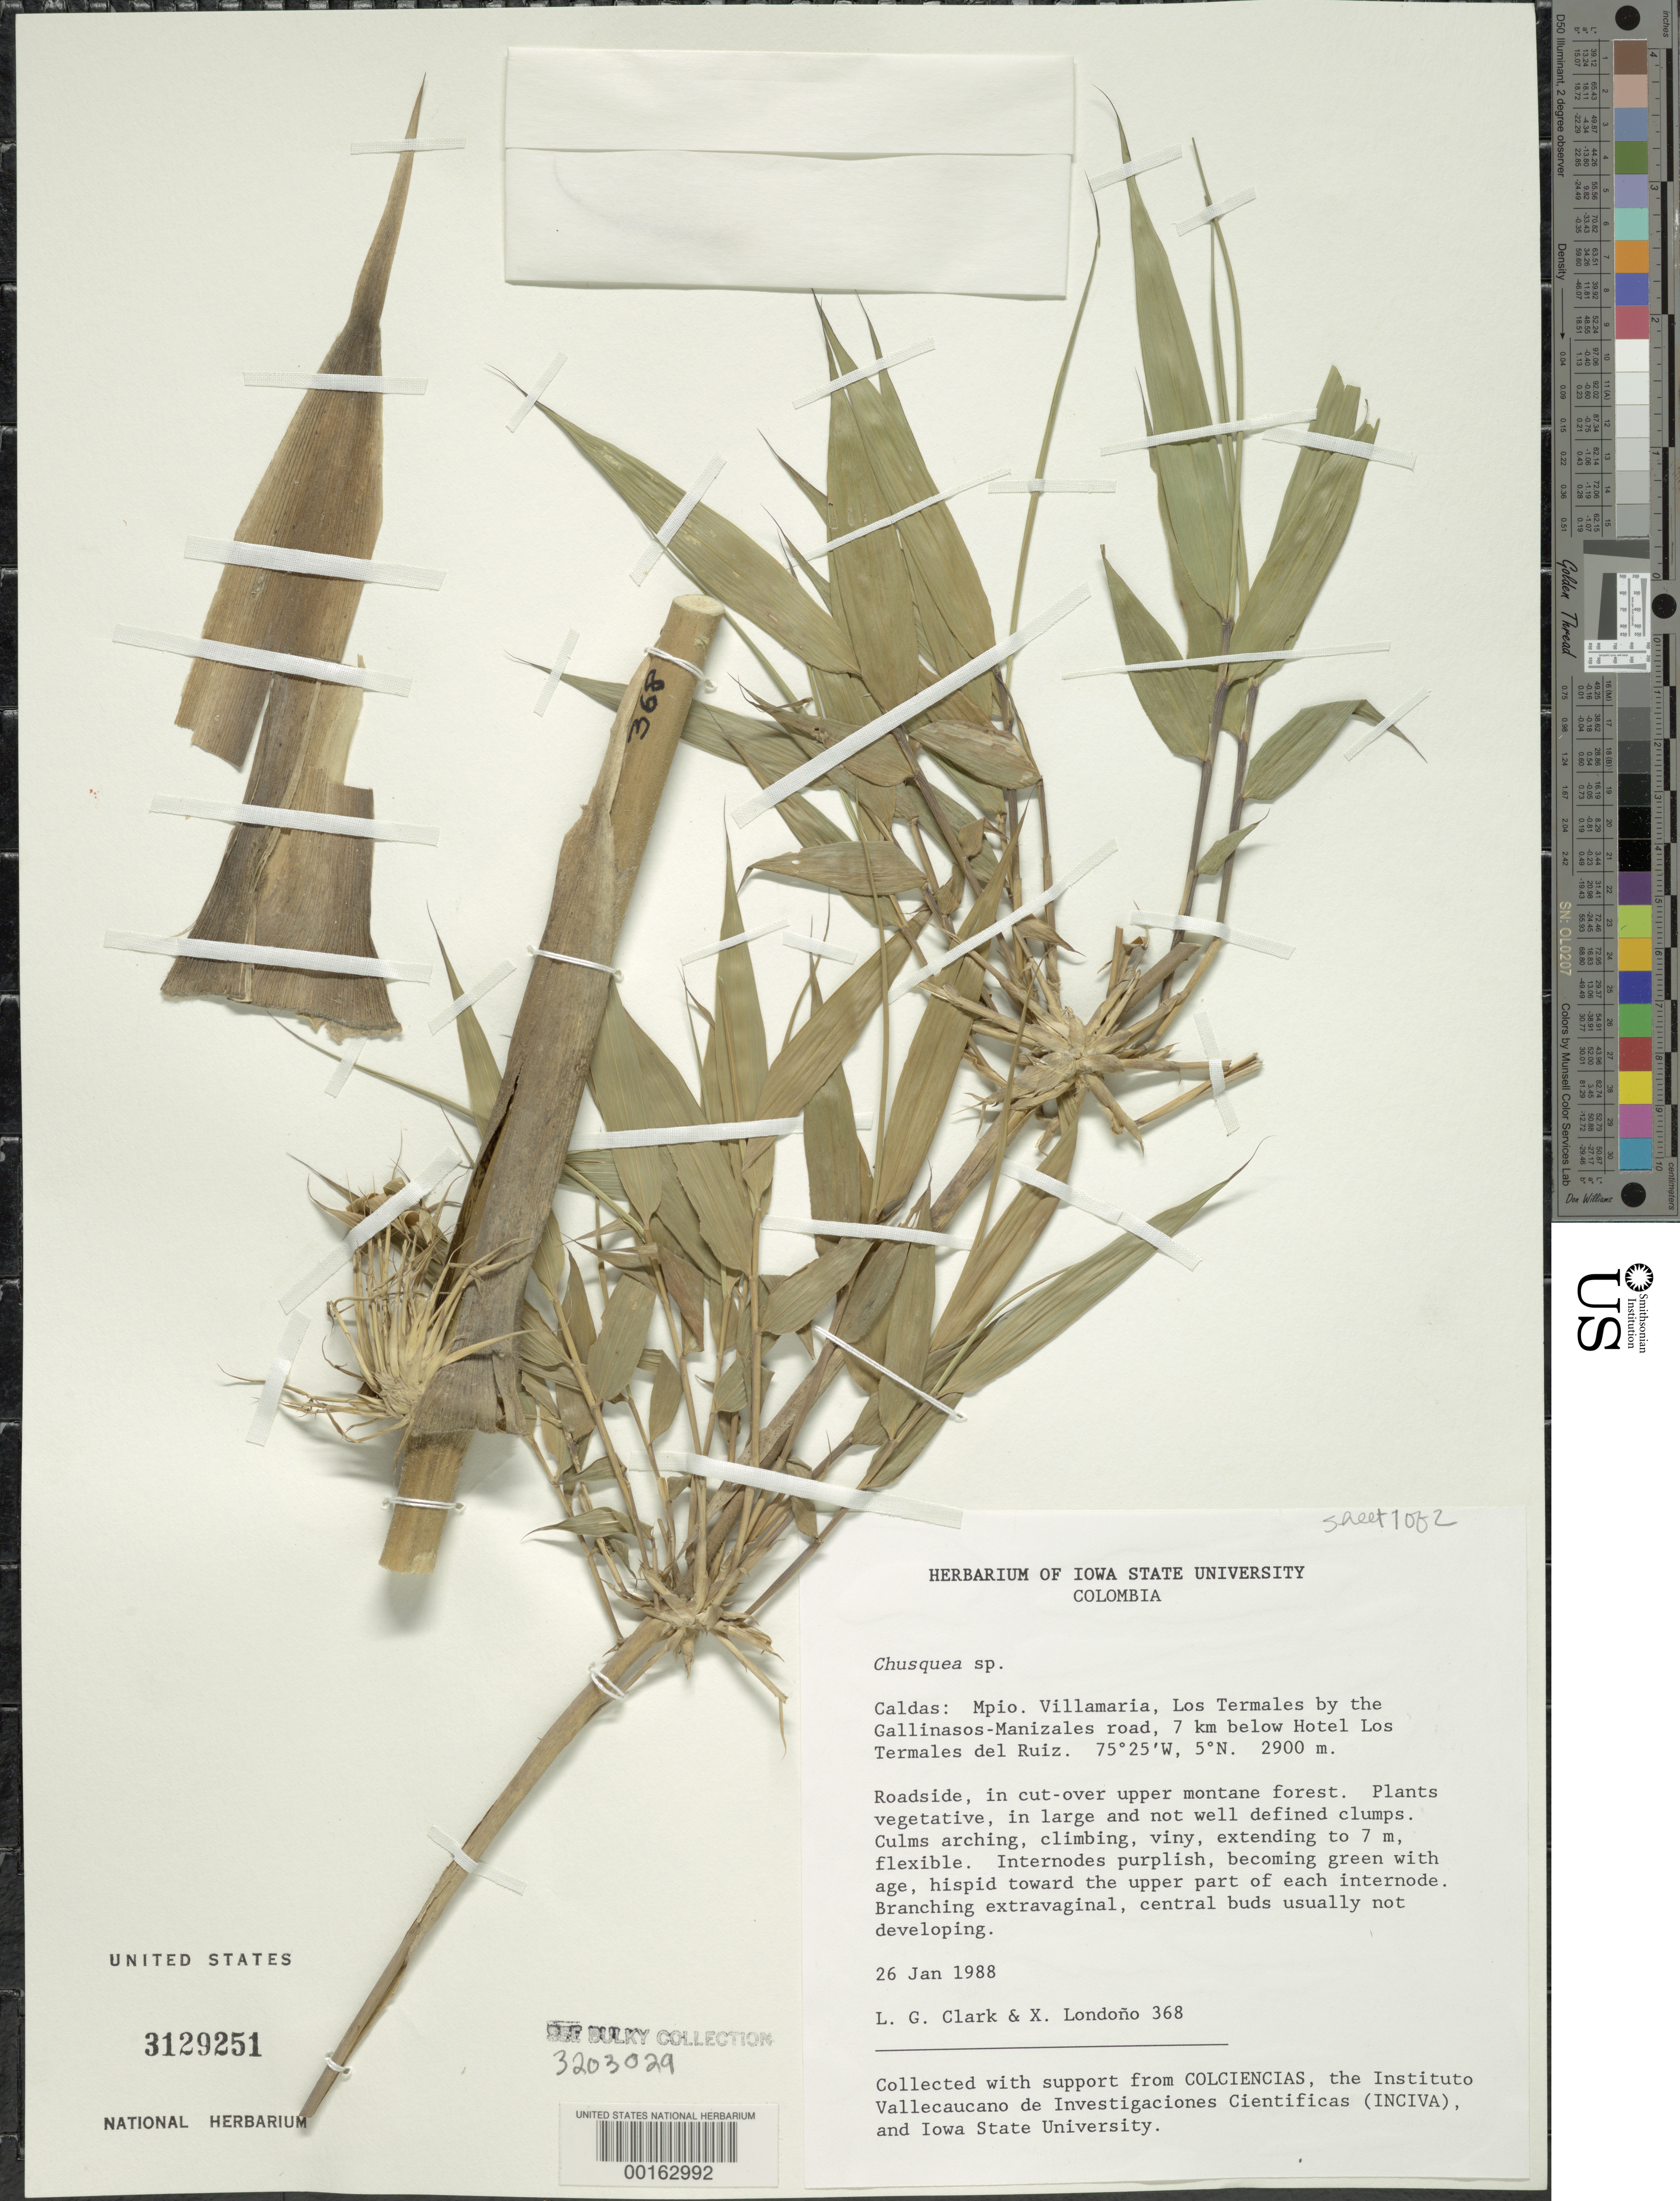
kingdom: Plantae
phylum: Tracheophyta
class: Liliopsida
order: Poales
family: Poaceae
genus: Chusquea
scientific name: Chusquea sp.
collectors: L. G. Clark & X. Londoño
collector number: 368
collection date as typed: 26 Jan 1988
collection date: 1988-01-26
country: Colombia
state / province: Caldas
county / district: Villamaría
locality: Mun. VillaMaria, los Termales by the Gallinasos-Manizales road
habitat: Roadside, in cut-over upper montane forest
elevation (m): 2900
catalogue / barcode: US 3129251